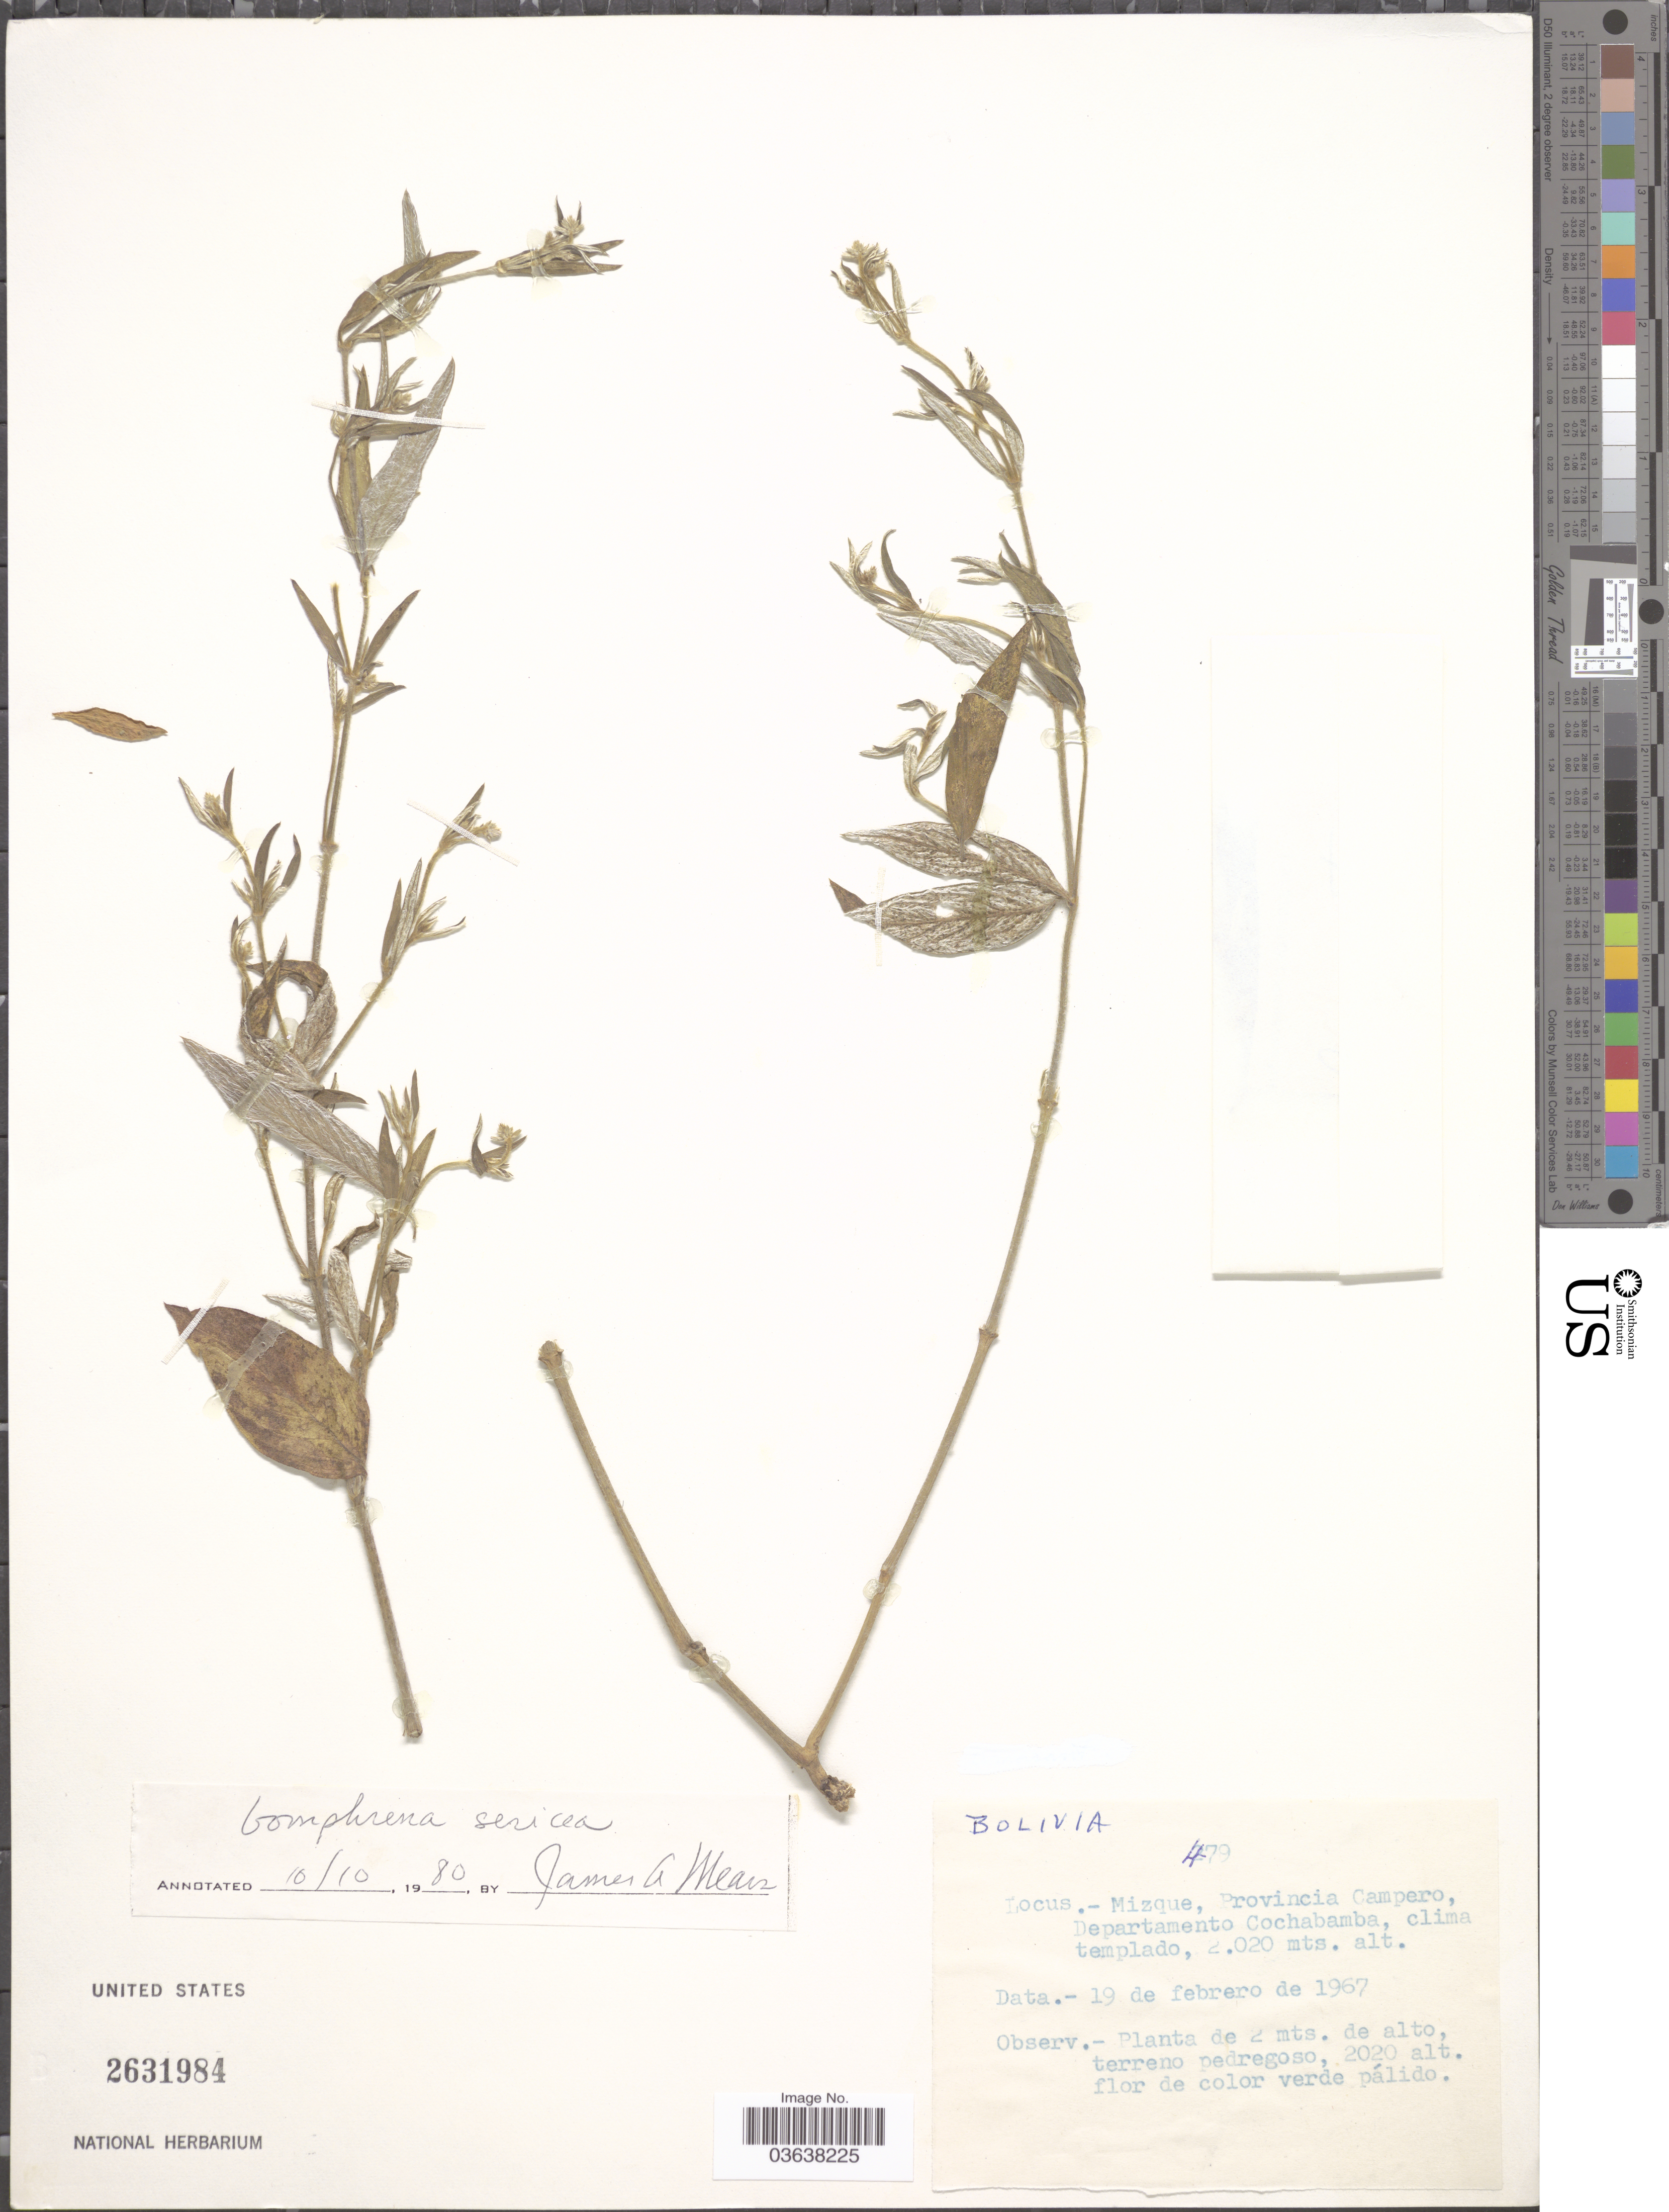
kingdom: Plantae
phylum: Tracheophyta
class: Magnoliopsida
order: Caryophyllales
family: Amaranthaceae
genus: Gomphrena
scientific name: Gomphrena sericea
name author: Hoffmanns. ex Schult.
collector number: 479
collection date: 1967-02-19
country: Bolivia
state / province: Cochabamba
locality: Mizque, Provincia Campero, Departamento Cochabamba.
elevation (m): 2020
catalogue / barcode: US 2631984